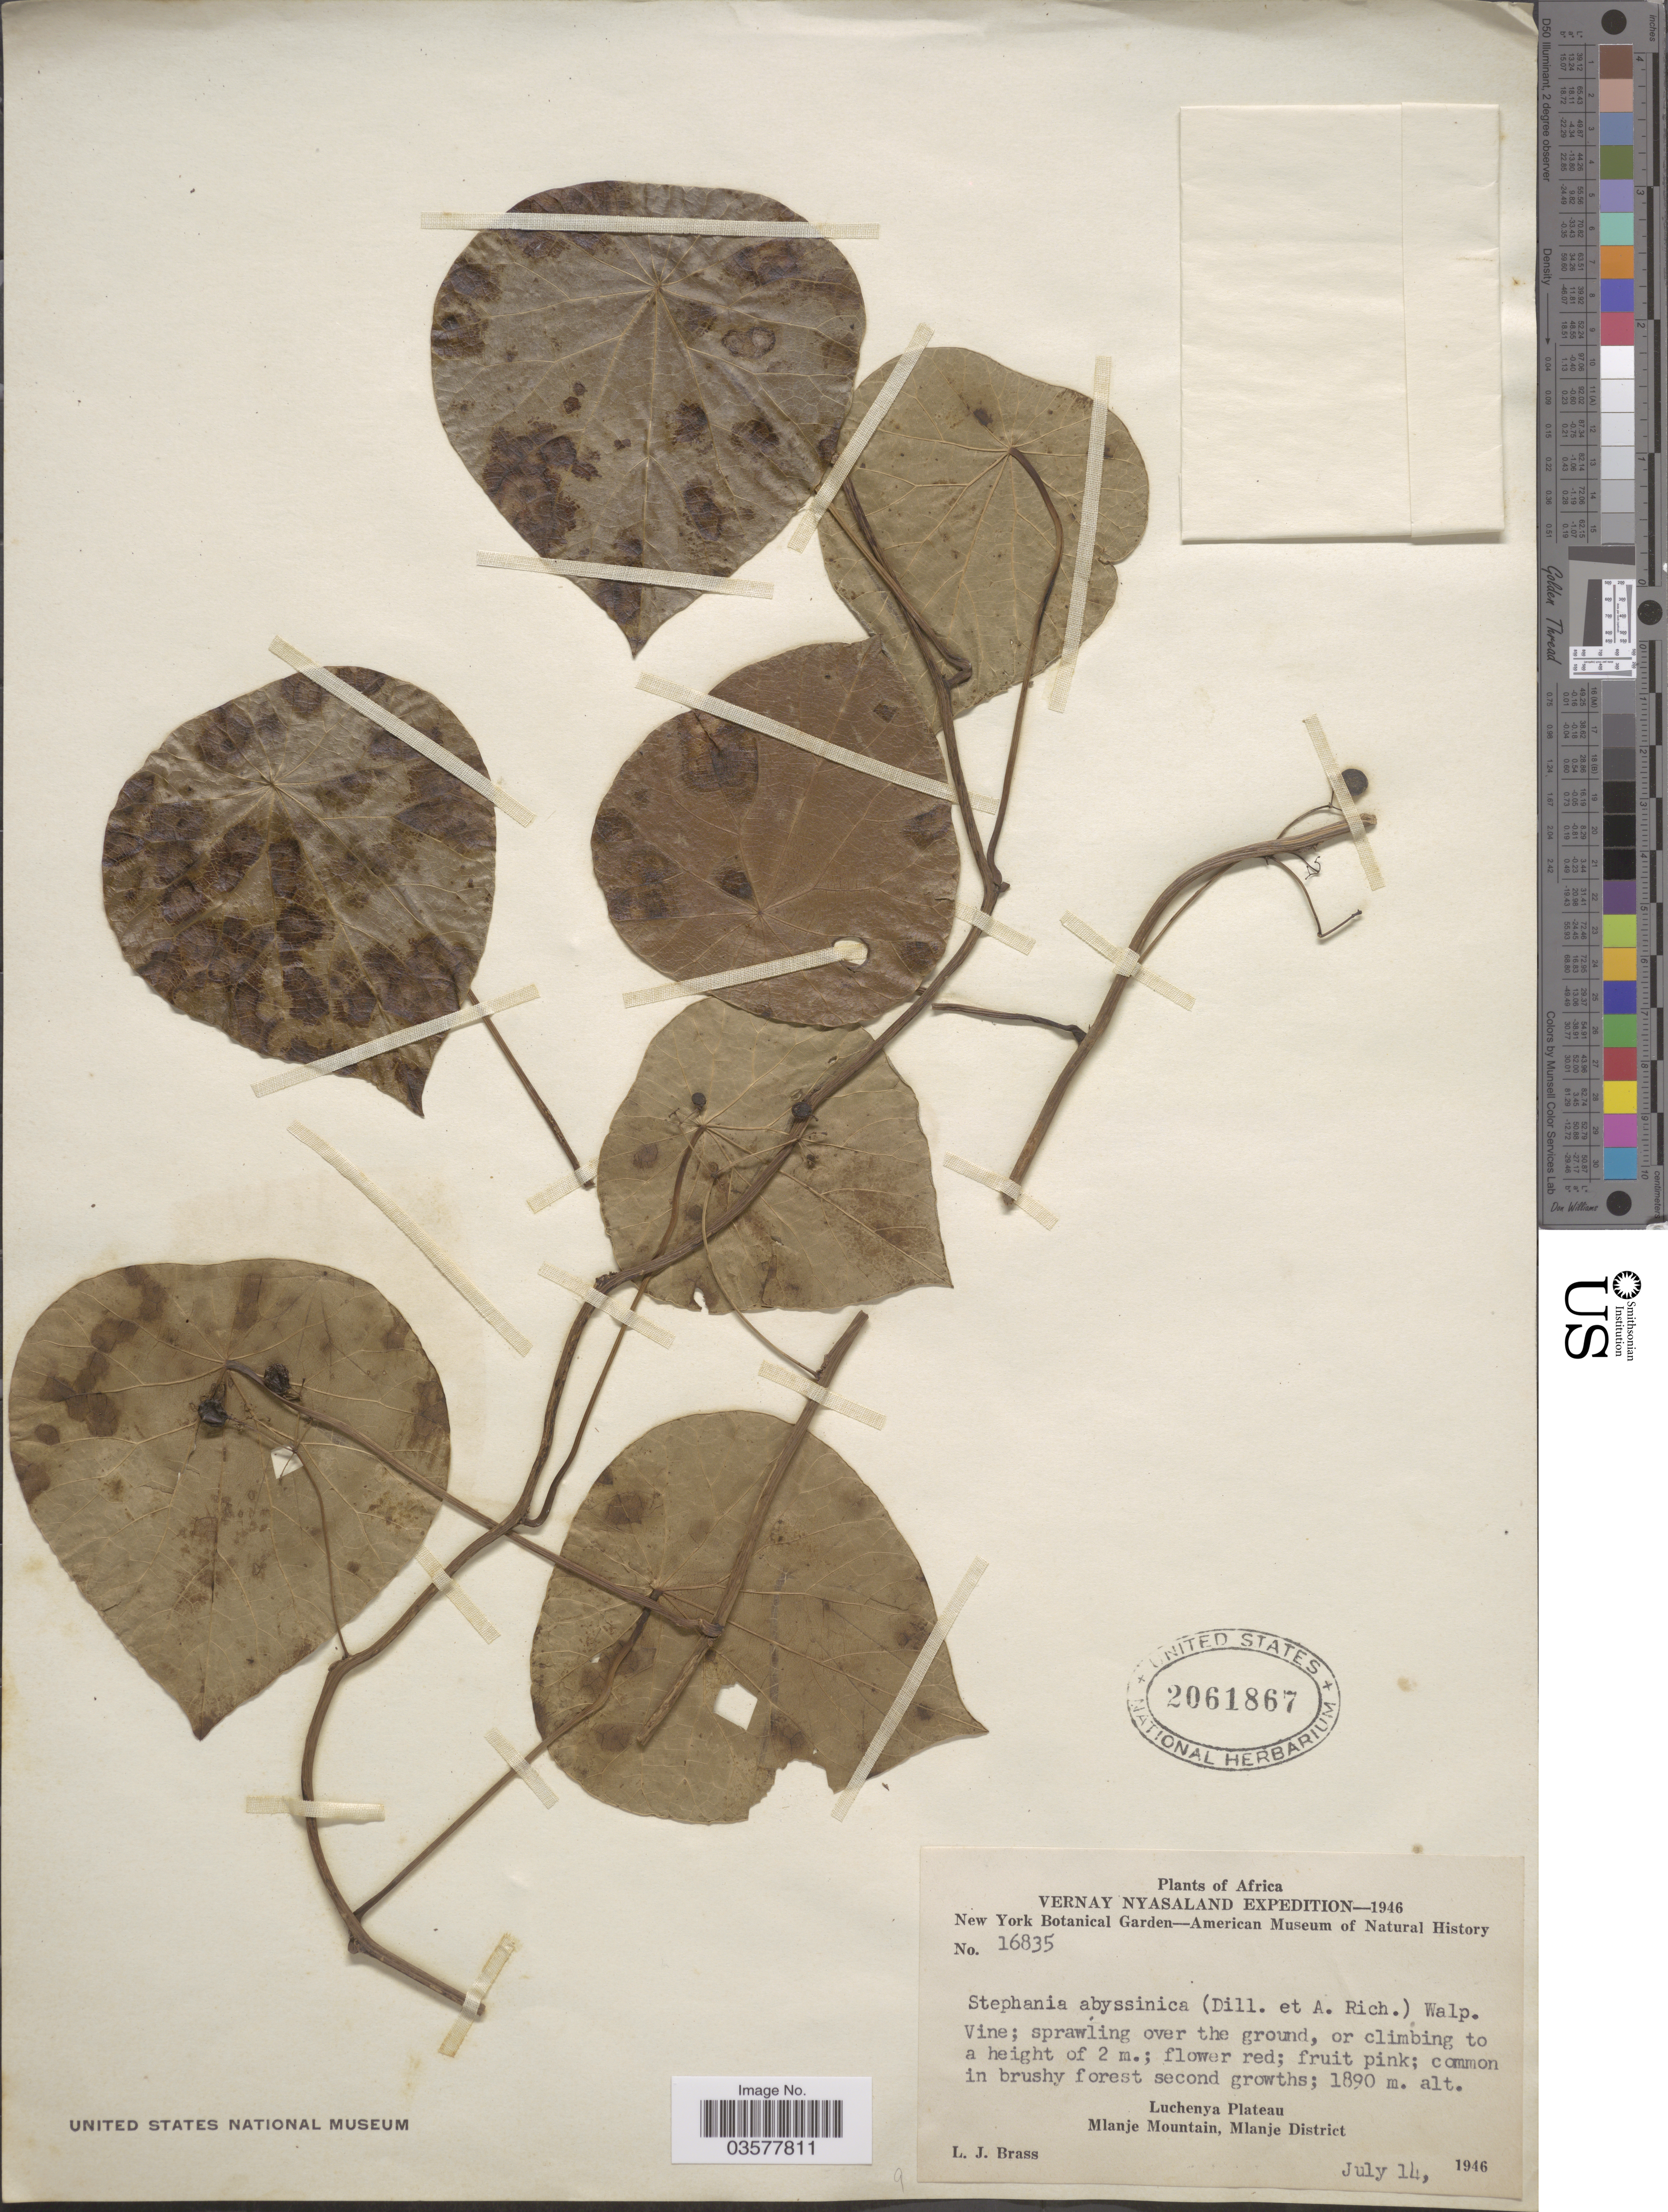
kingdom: Plantae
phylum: Tracheophyta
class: Magnoliopsida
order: Ranunculales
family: Menispermaceae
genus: Stephania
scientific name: Stephania abyssinica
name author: (Quart.-Dill. & A. Rich.) Walp.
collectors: L. J. Brass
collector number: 16835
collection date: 1946-07-14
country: Malawi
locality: Vernay Nyasaland. Luchenya Plateau. Mlanje Mountain, Mlanje District.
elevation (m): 1890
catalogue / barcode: US 2061867